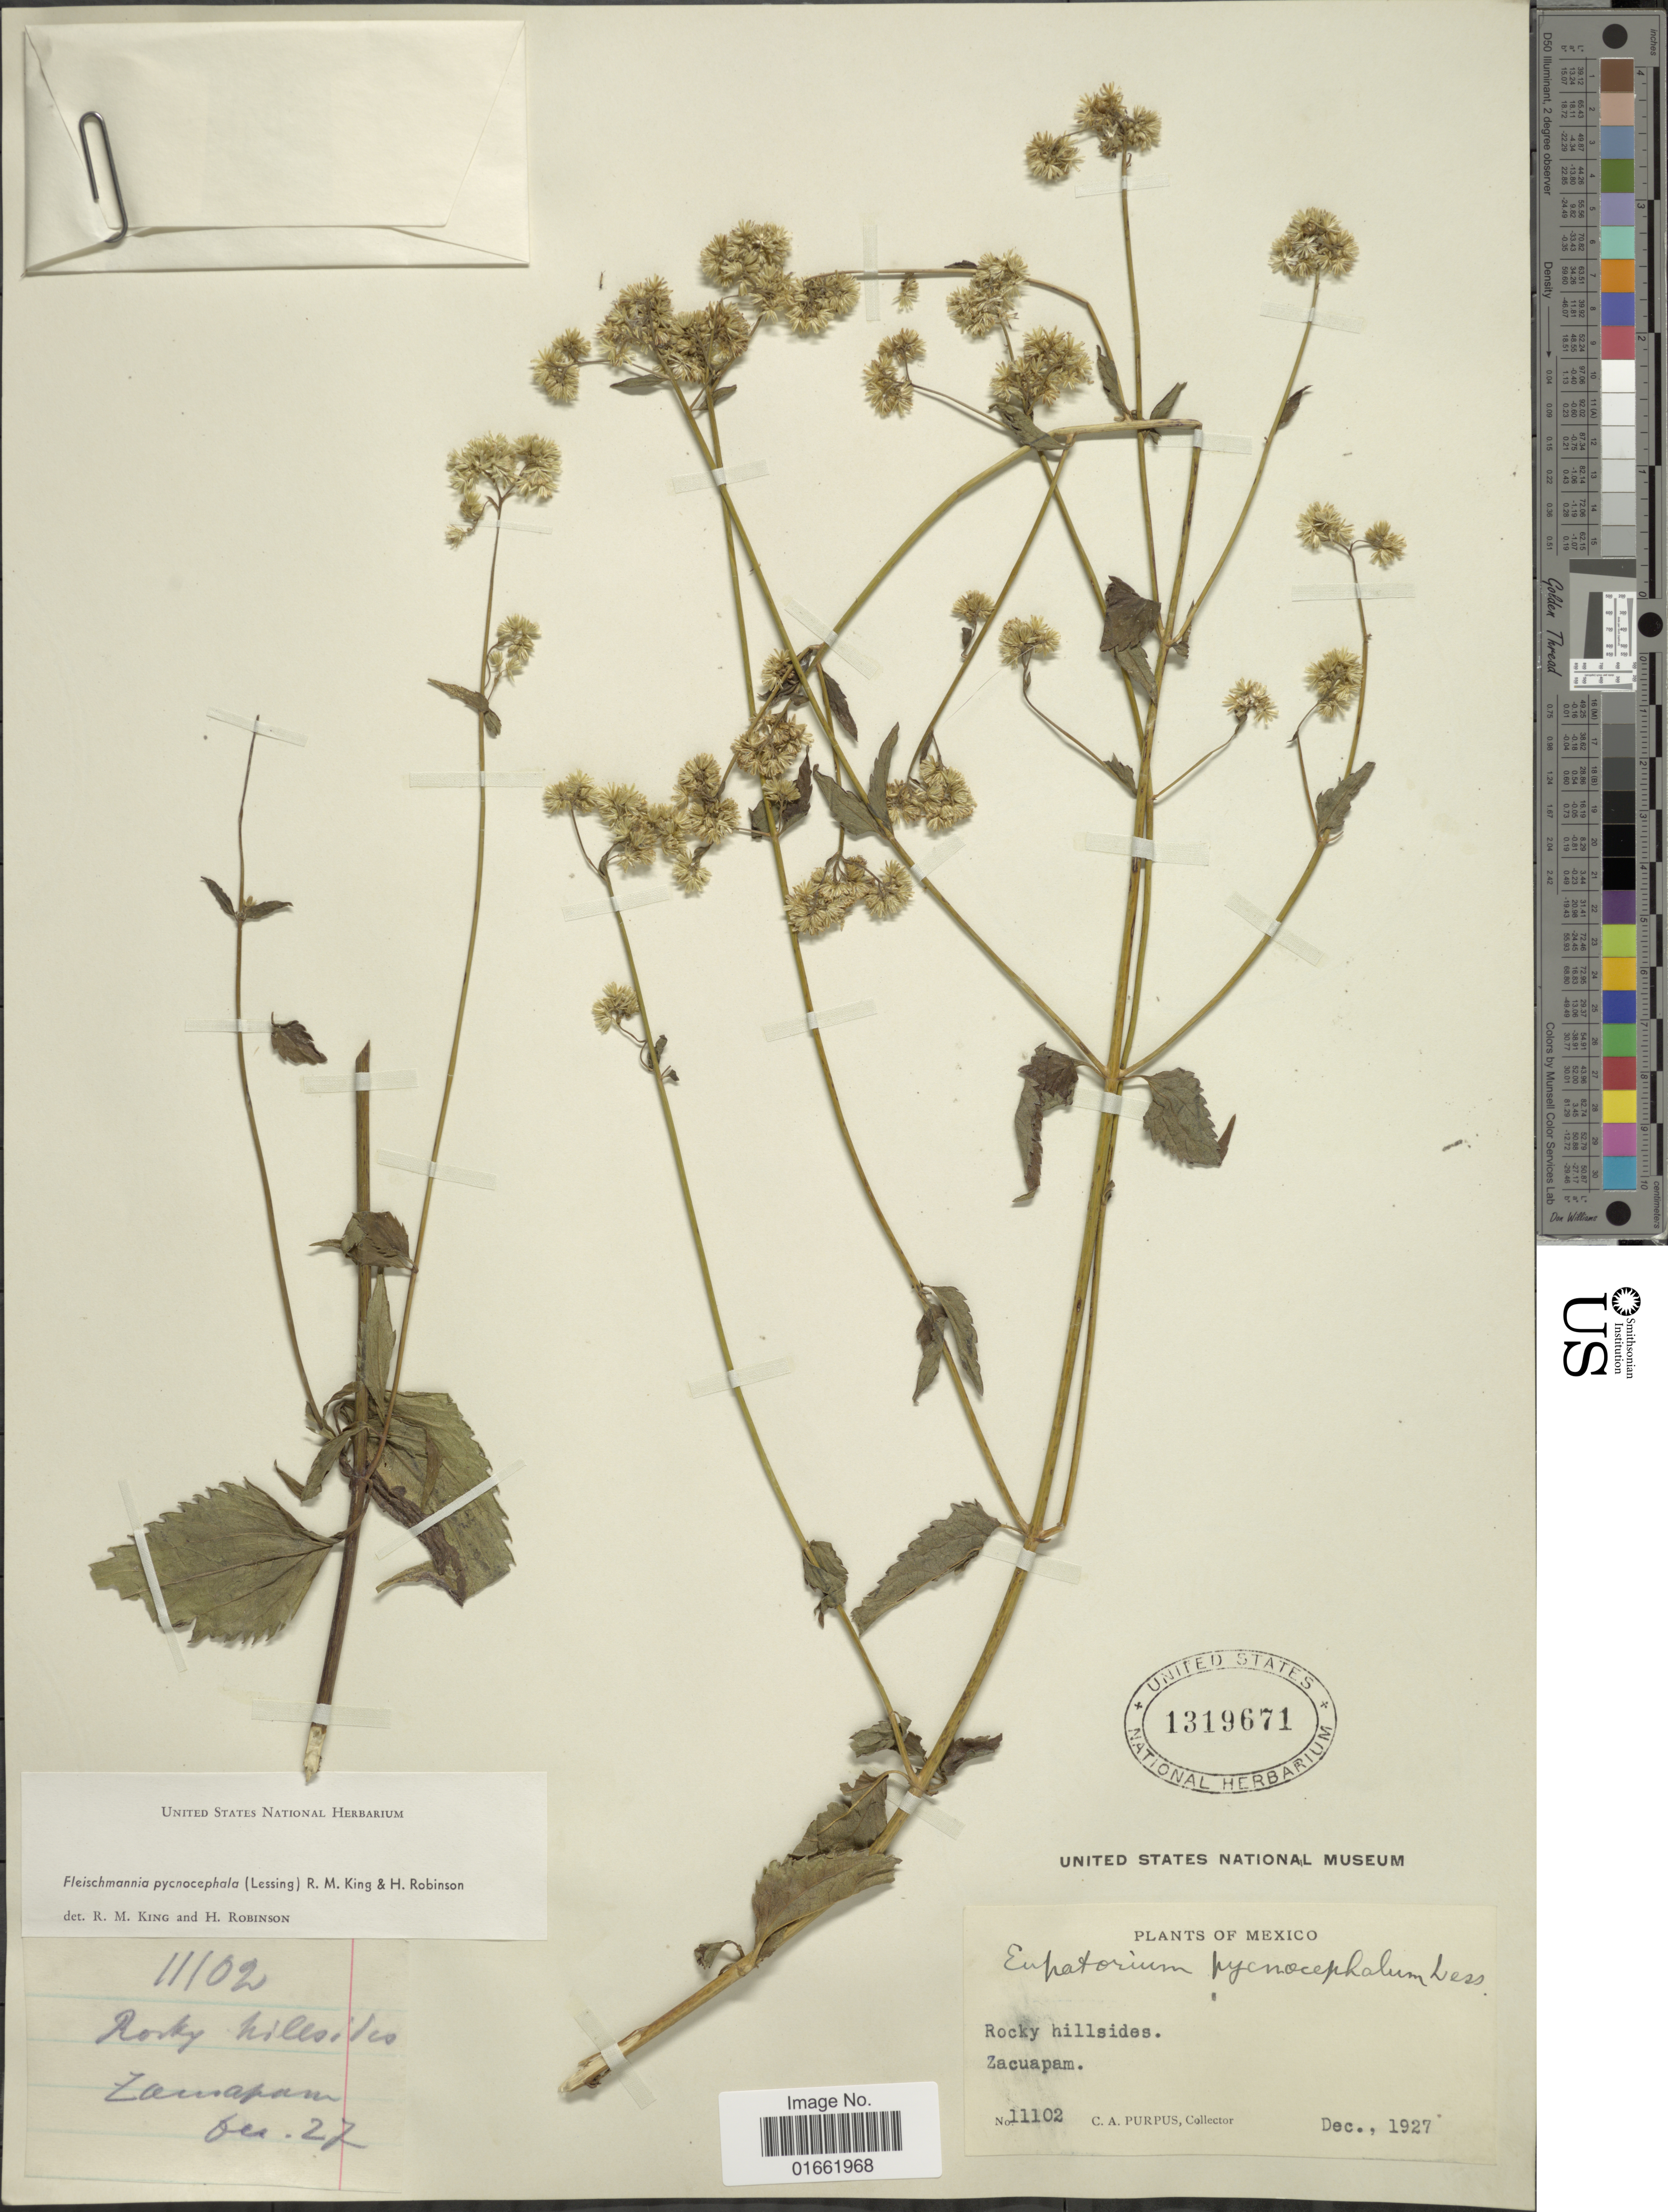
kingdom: Plantae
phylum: Tracheophyta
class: Magnoliopsida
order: Asterales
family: Asteraceae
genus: Fleischmannia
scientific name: Fleischmannia pycnocephala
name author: (Less.) R.M. King & H. Rob.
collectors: C. A. Purpus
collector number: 11102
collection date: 1927-12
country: Mexico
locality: Rocky hillsides. Zacuapam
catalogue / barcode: US 1319671